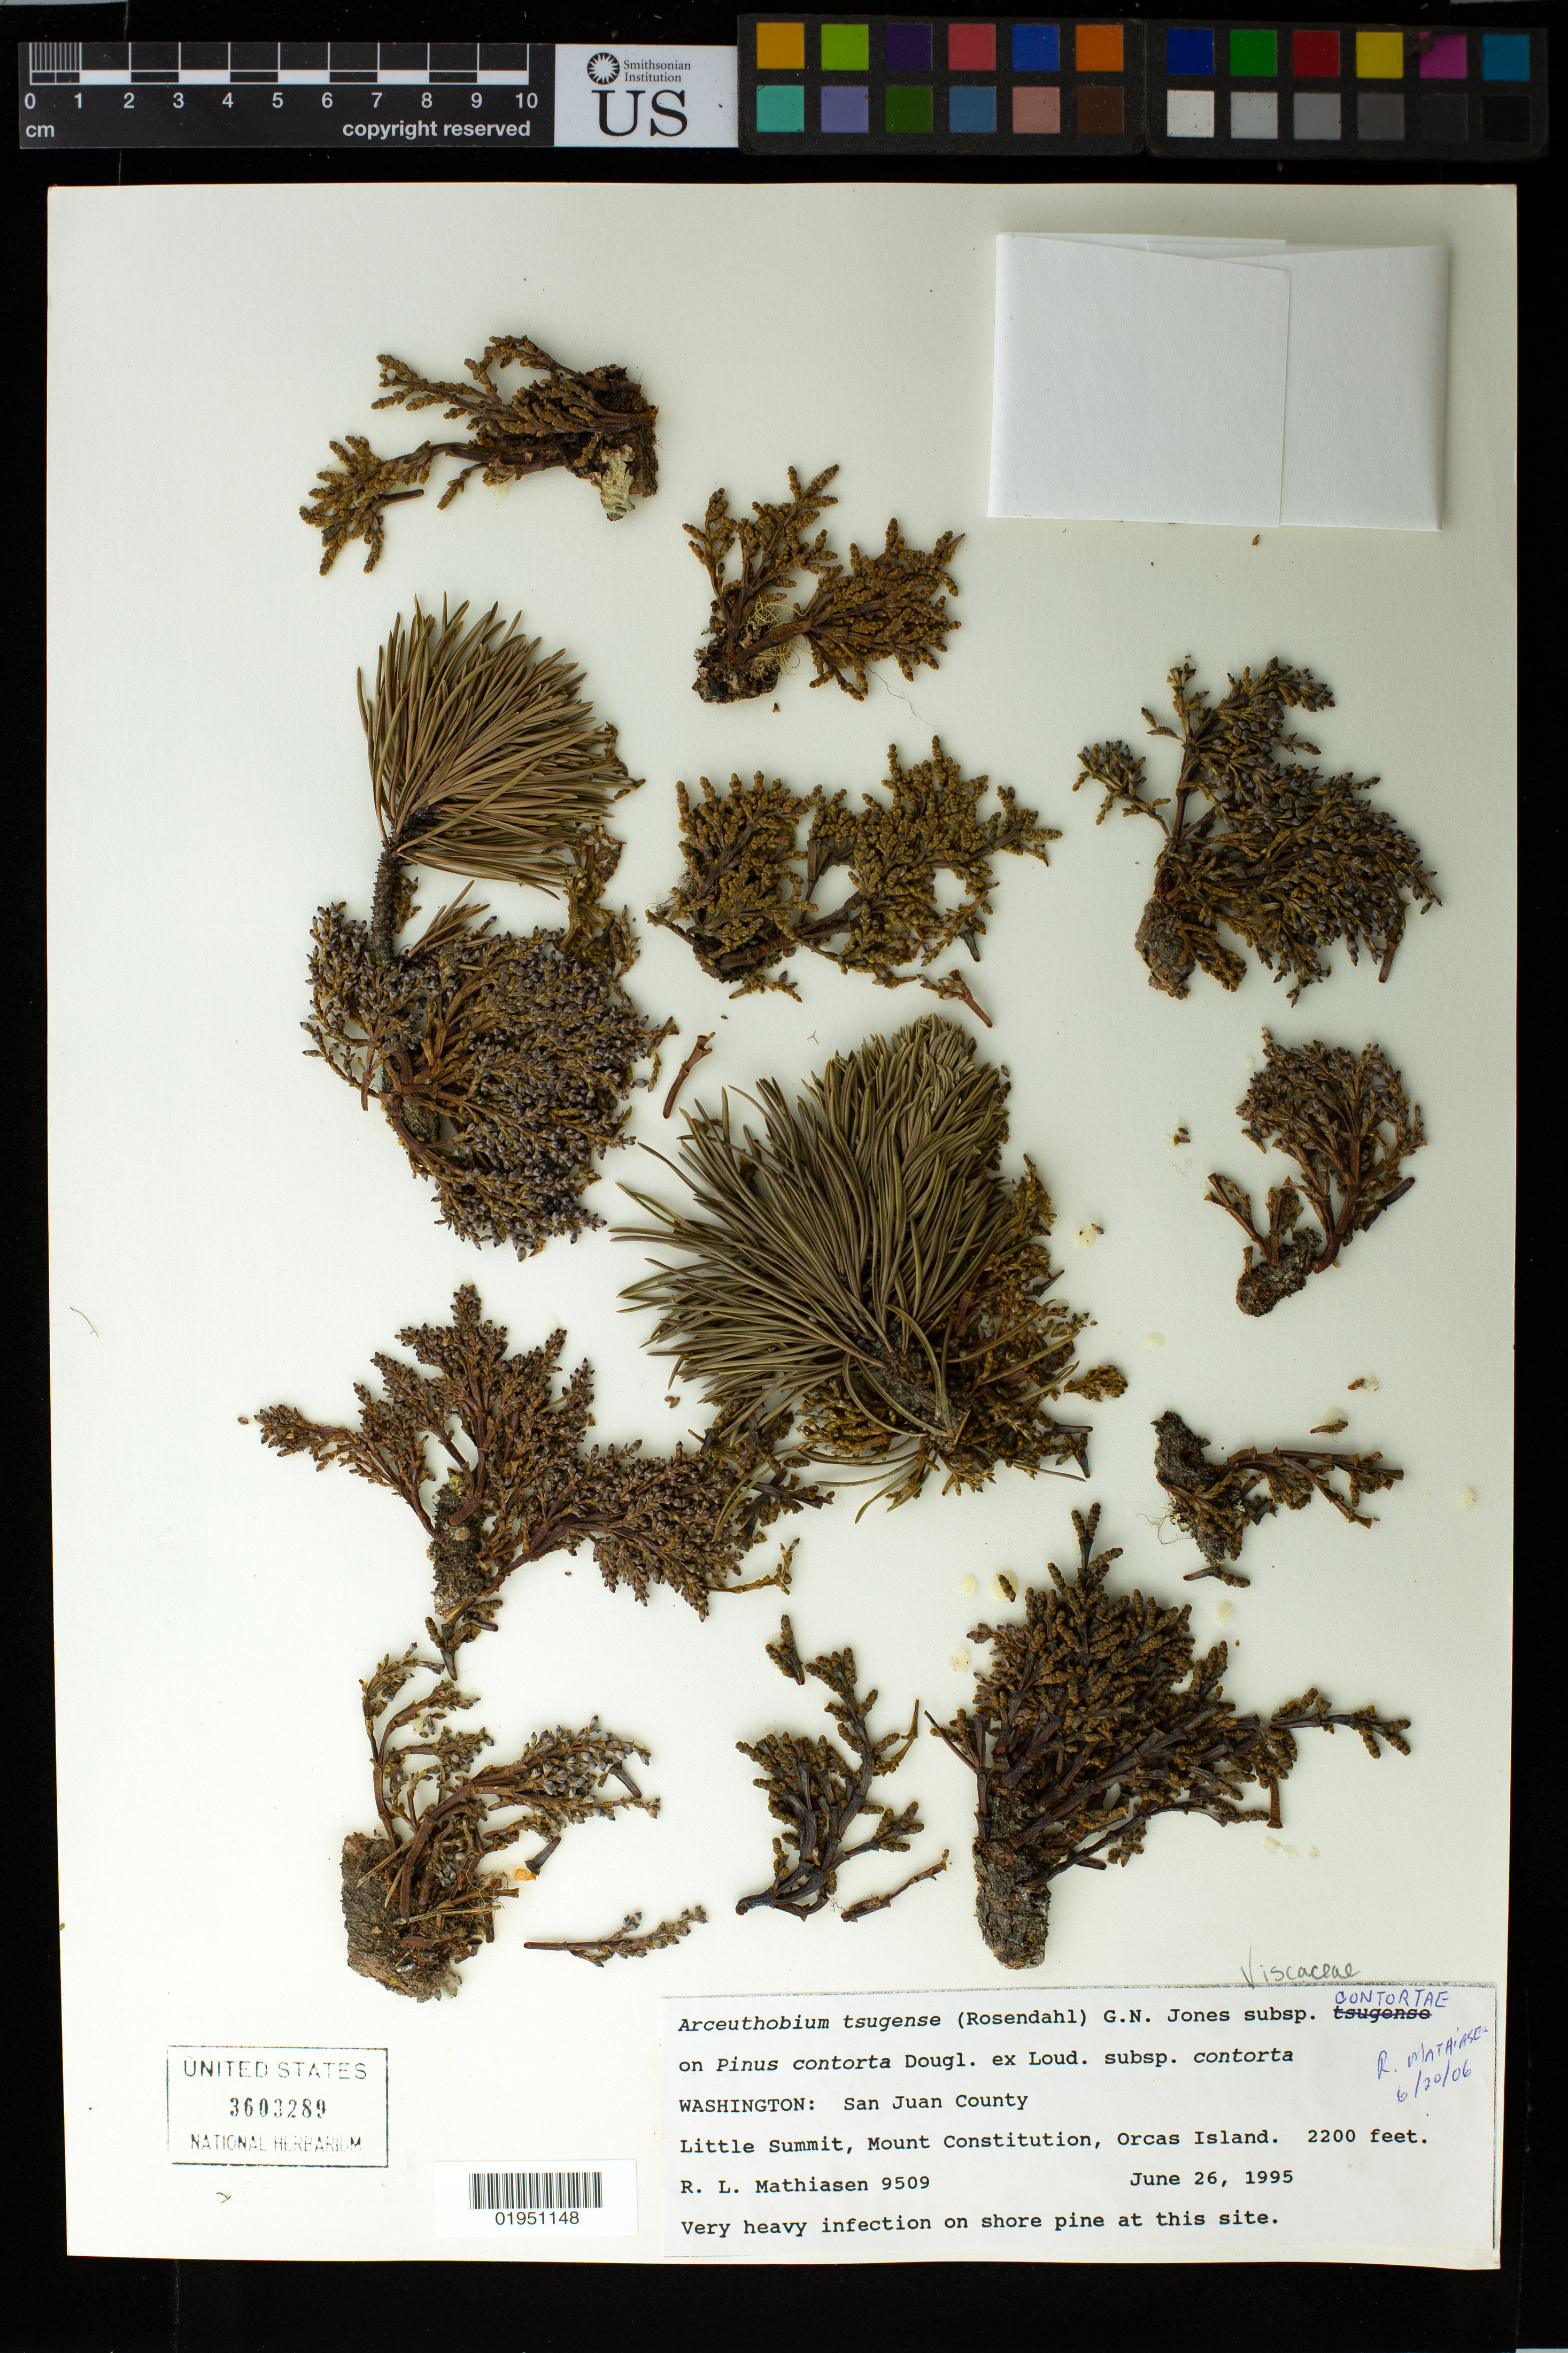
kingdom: Plantae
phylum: Tracheophyta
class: Magnoliopsida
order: Santalales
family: Viscaceae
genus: Arceuthobium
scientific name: Arceuthobium tsugense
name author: (Rosend.) G.N. Jones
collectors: R. Mathiasen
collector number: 9509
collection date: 1995-06-26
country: United States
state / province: Washington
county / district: San Juan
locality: Little Summit, Mount Constitution, Orcas Island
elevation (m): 671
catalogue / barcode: US 3603289